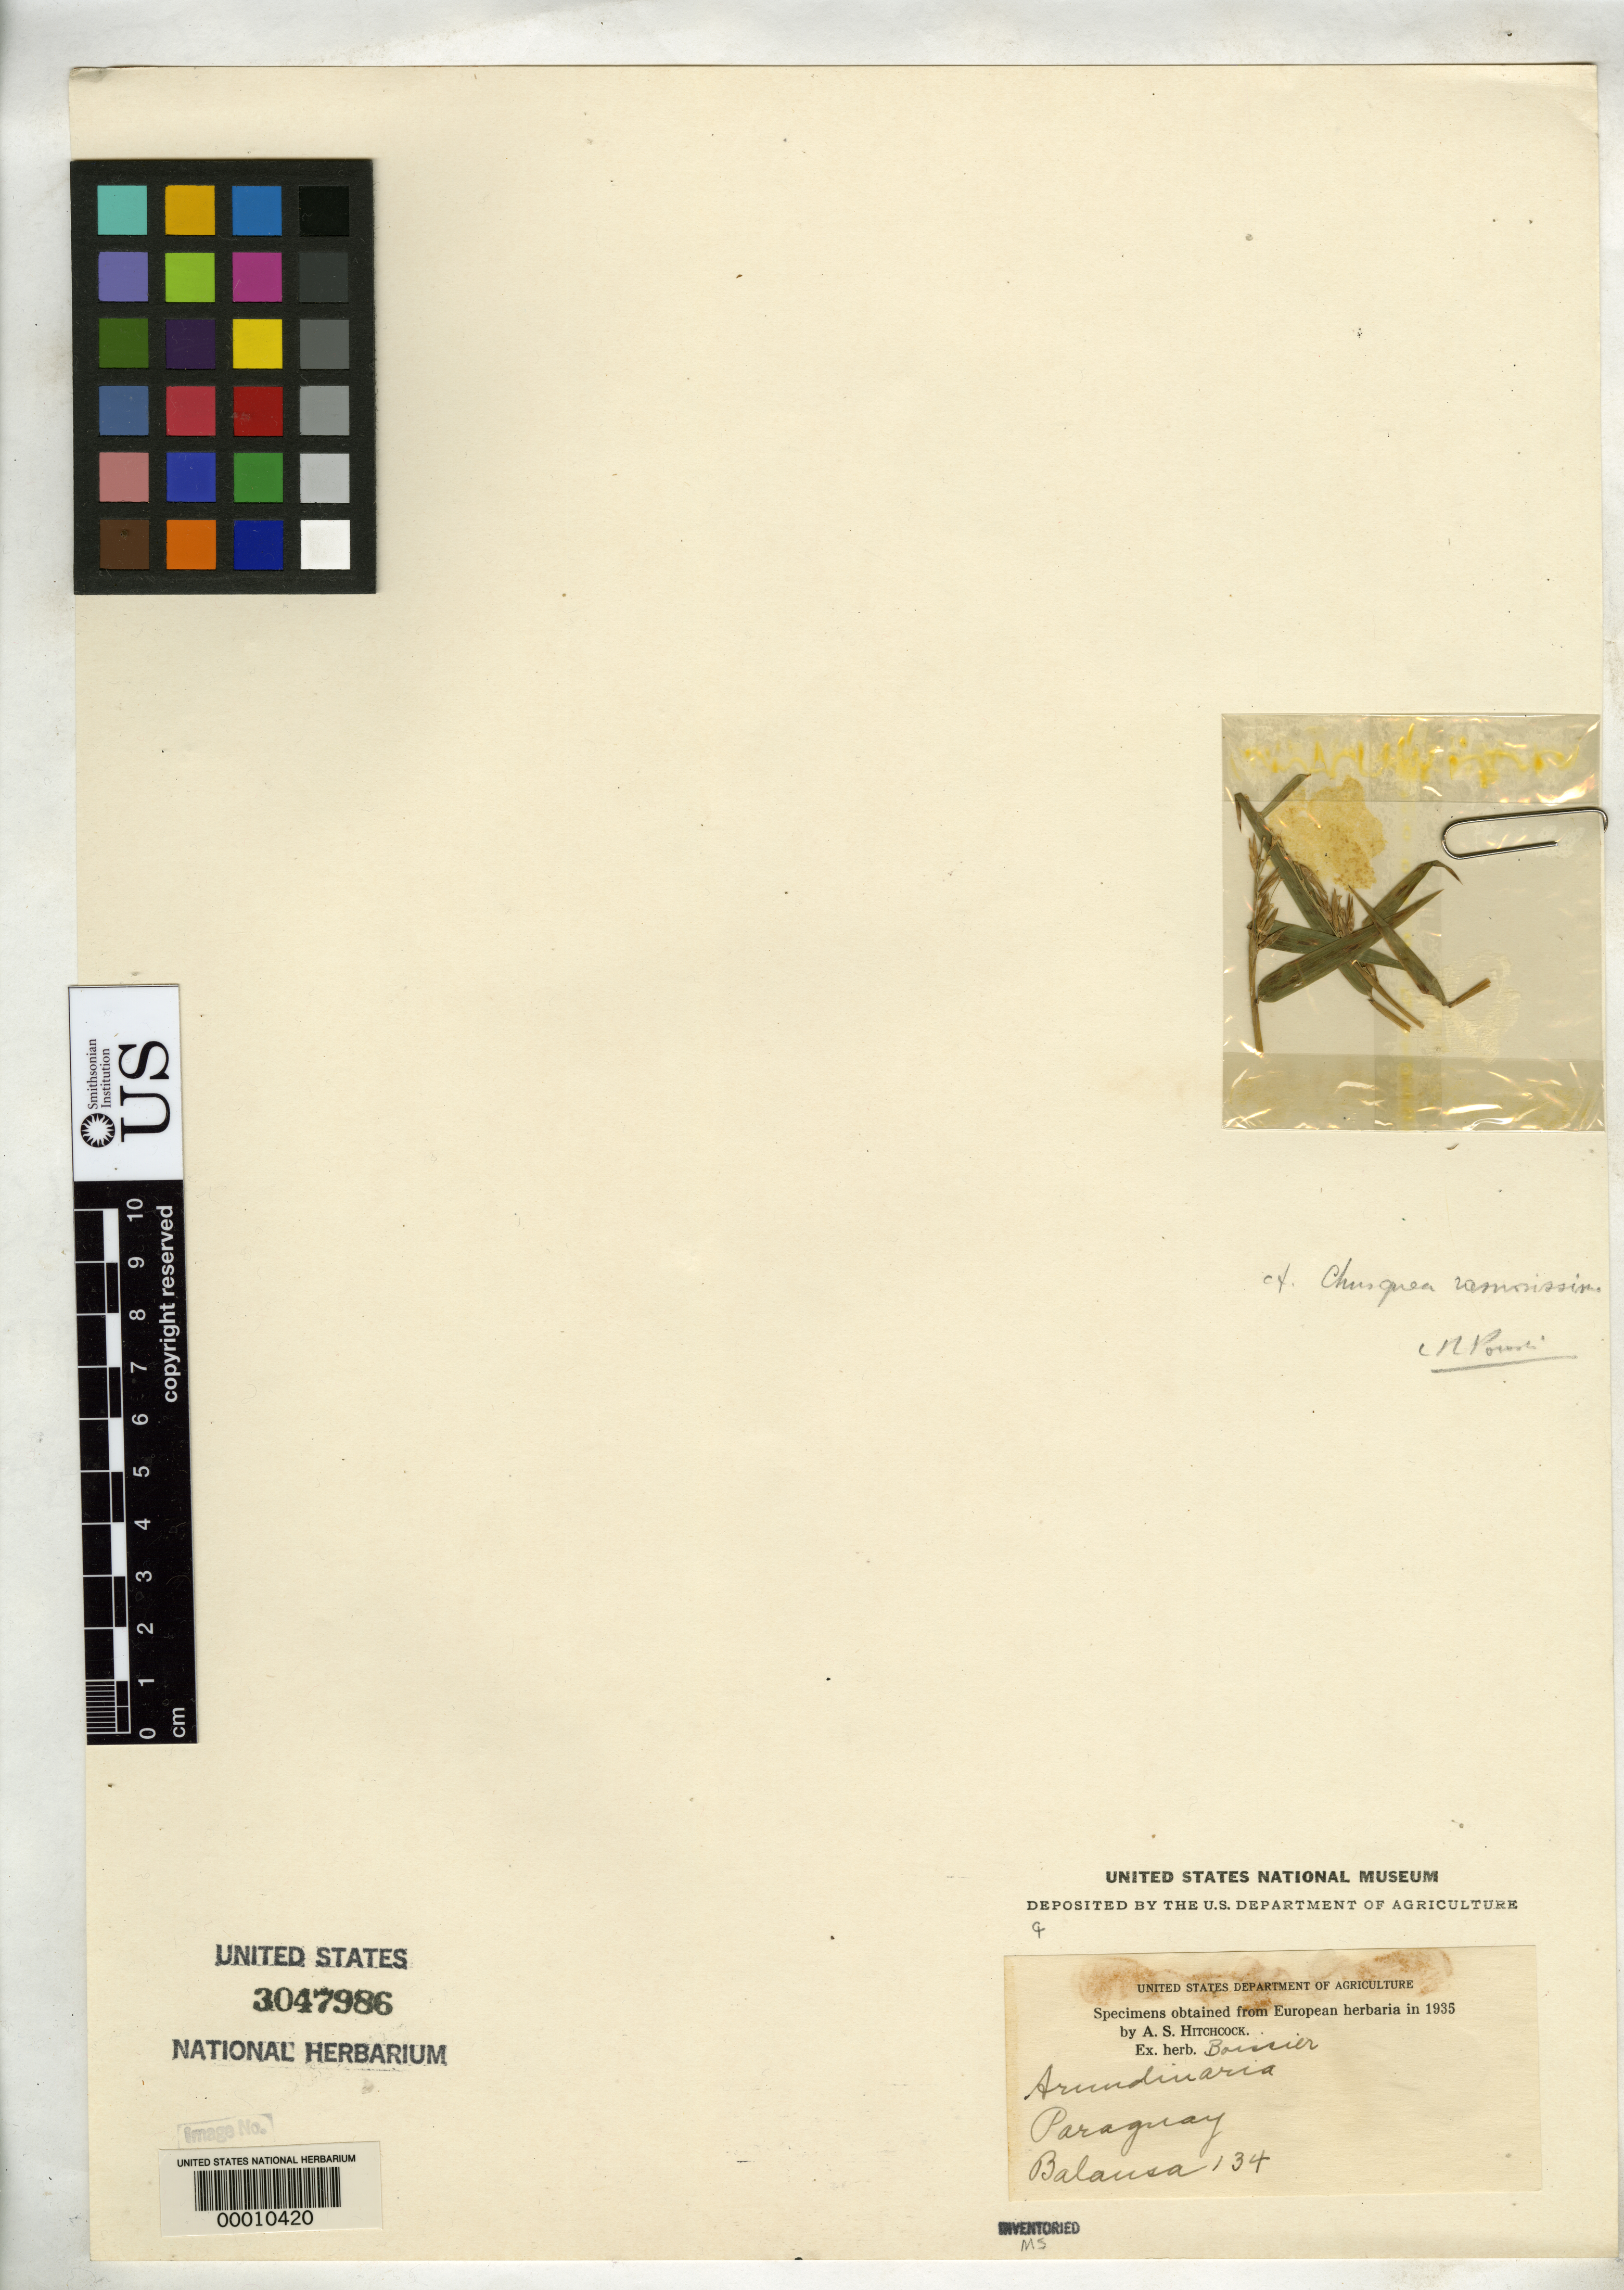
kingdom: Plantae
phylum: Tracheophyta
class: Liliopsida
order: Poales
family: Poaceae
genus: Chusquea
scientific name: Chusquea ramosissima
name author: Lindm.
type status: Isolectotype; Isosyntype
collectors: B. Balansa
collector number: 134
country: Paraguay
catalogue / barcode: US 3047986